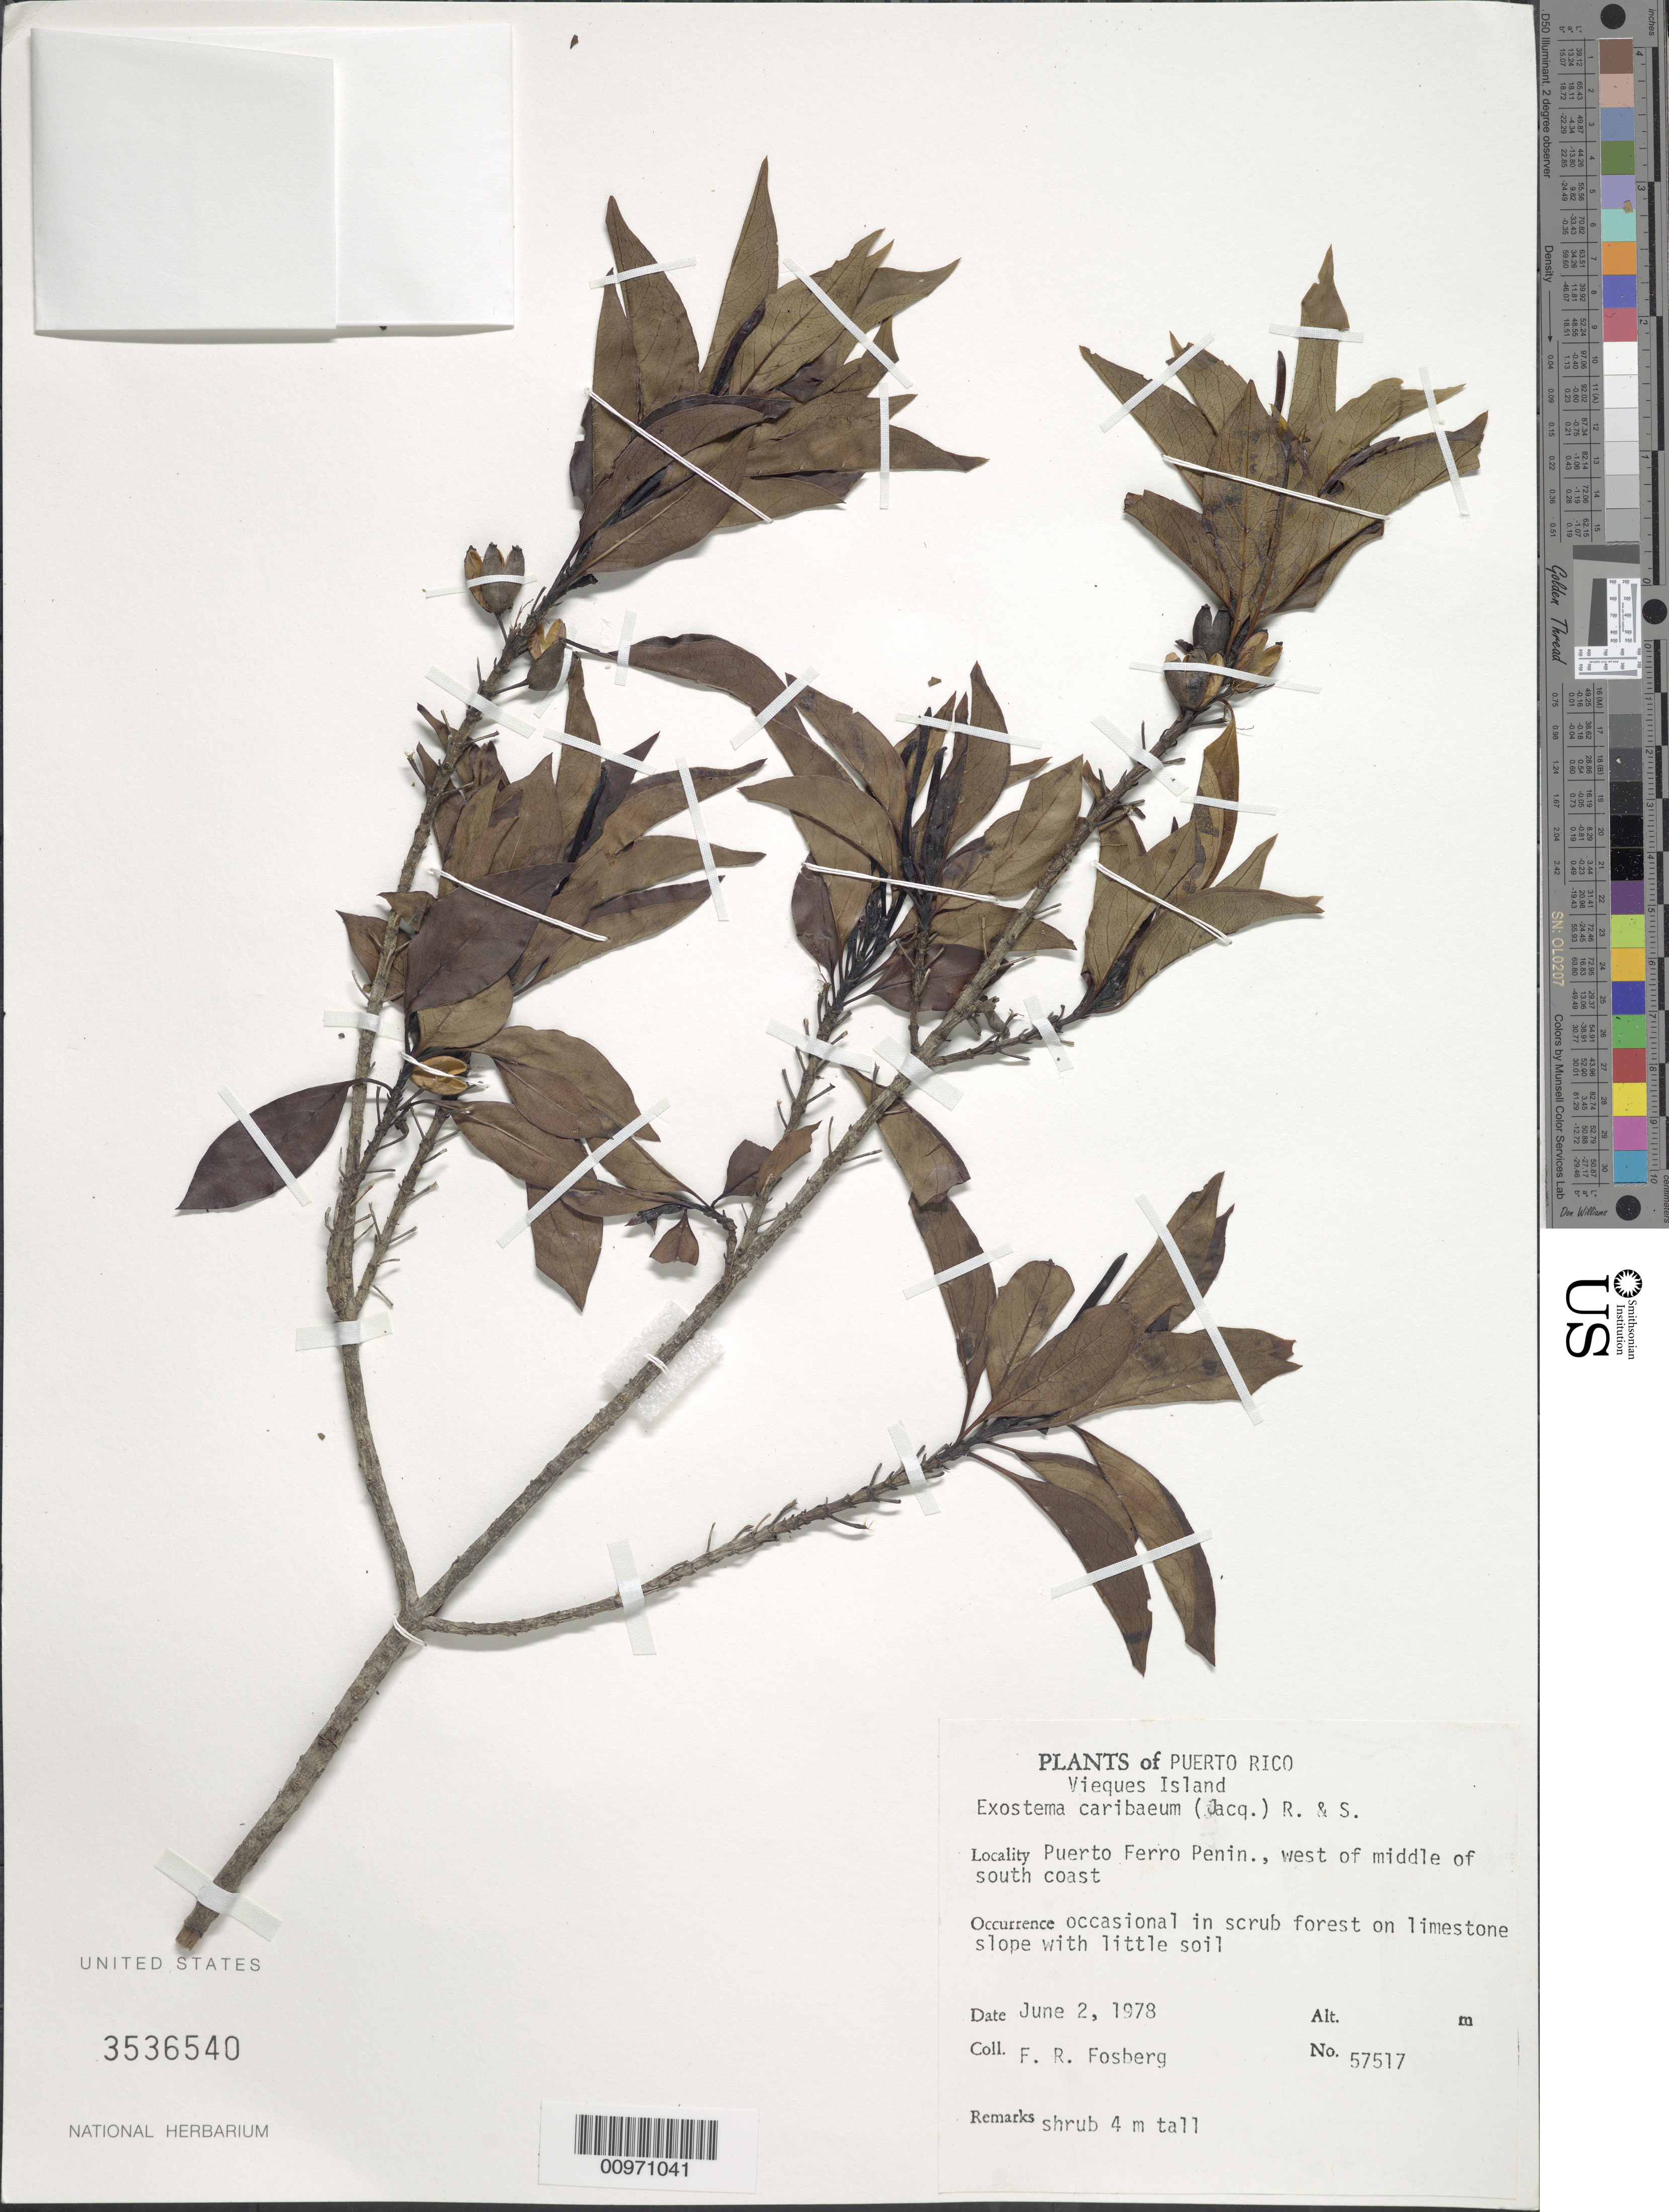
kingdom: Plantae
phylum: Tracheophyta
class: Magnoliopsida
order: Gentianales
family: Rubiaceae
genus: Exostema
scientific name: Exostema caribaeum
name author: (Jacq.) Roem. & Schult.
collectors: F. R. Fosberg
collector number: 57517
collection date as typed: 02 Jun 1978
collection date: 1978-06-02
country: Puerto Rico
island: Vieques I.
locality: Puerto Ferro Penin., west of middle of south coast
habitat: Scrub forest on limestone slope with little soil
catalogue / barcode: US 3536540